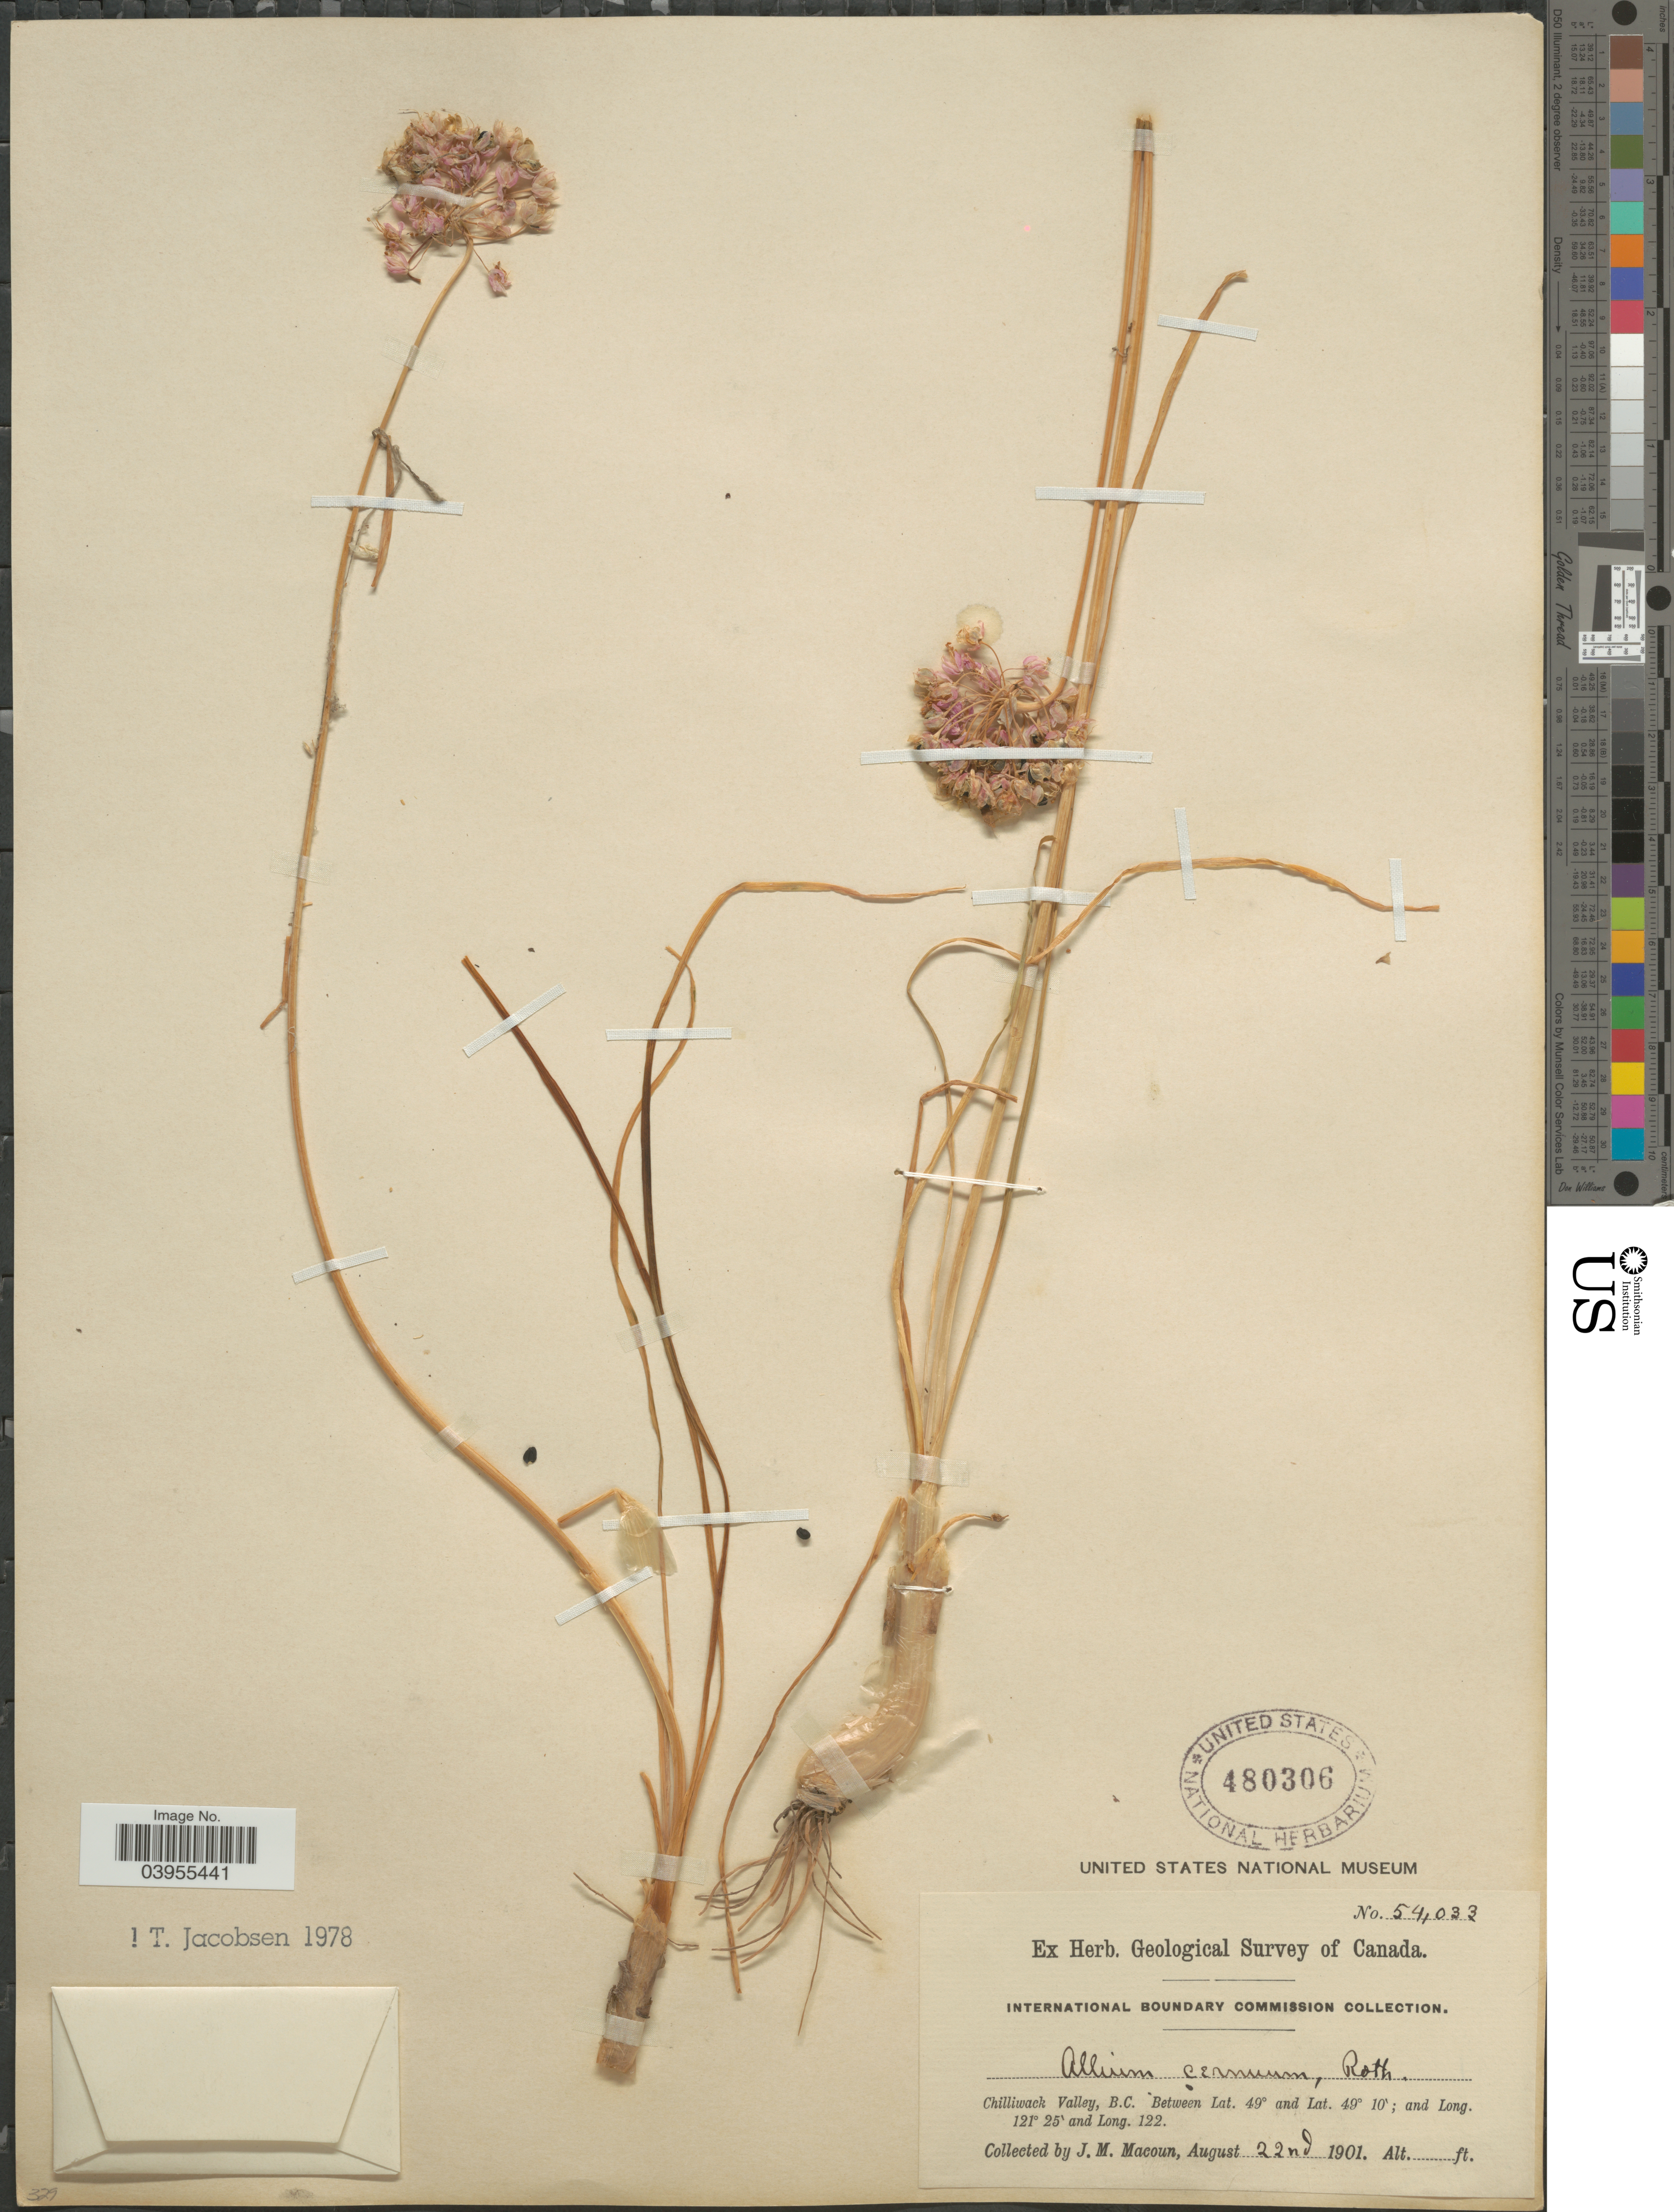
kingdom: Plantae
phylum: Tracheophyta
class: Liliopsida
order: Asparagales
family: Amaryllidaceae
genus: Allium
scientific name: Allium cernuum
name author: Roth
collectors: J. M. Macoun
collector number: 54033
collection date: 1901-08-22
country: Canada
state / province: British Columbia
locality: Chilliwack Valley.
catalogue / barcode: US 480306